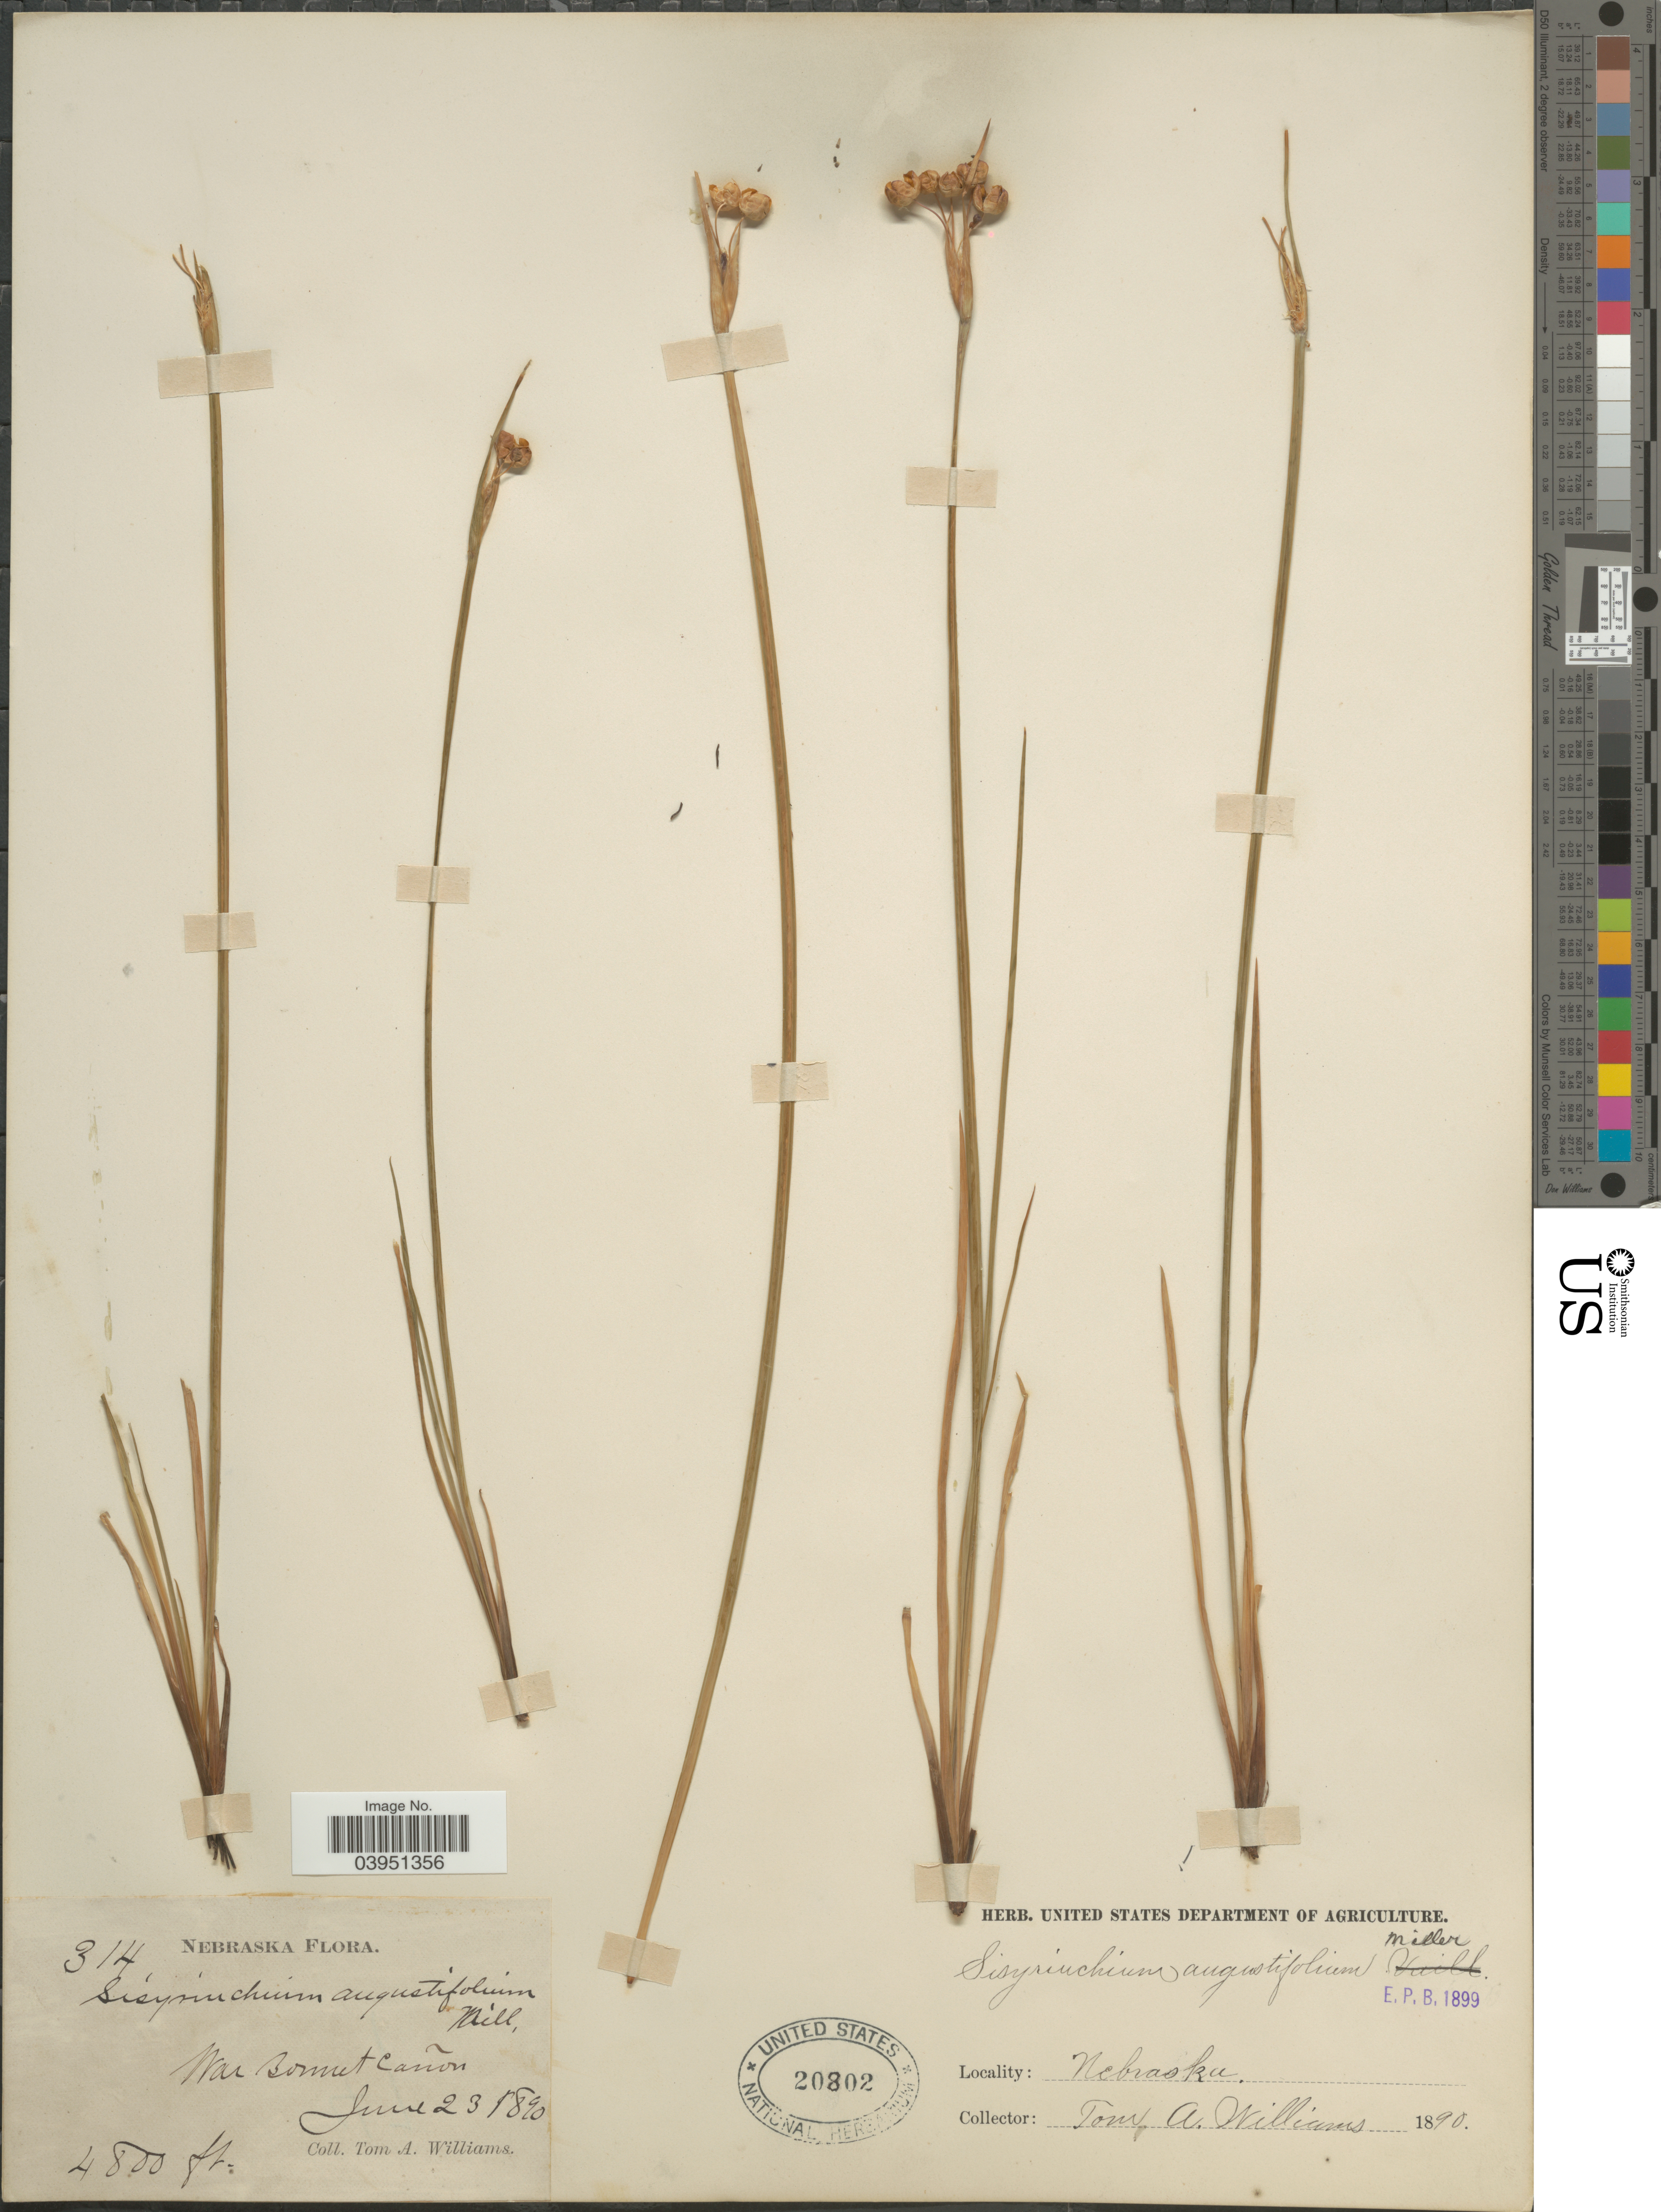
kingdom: Plantae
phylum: Tracheophyta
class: Liliopsida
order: Asparagales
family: Iridaceae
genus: Sisyrinchium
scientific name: Sisyrinchium angustifolium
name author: Mill.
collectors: T. Williams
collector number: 314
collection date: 1890-06-23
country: United States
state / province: Nebraska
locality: War Bonnet Cañon.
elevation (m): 1463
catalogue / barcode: US 20802